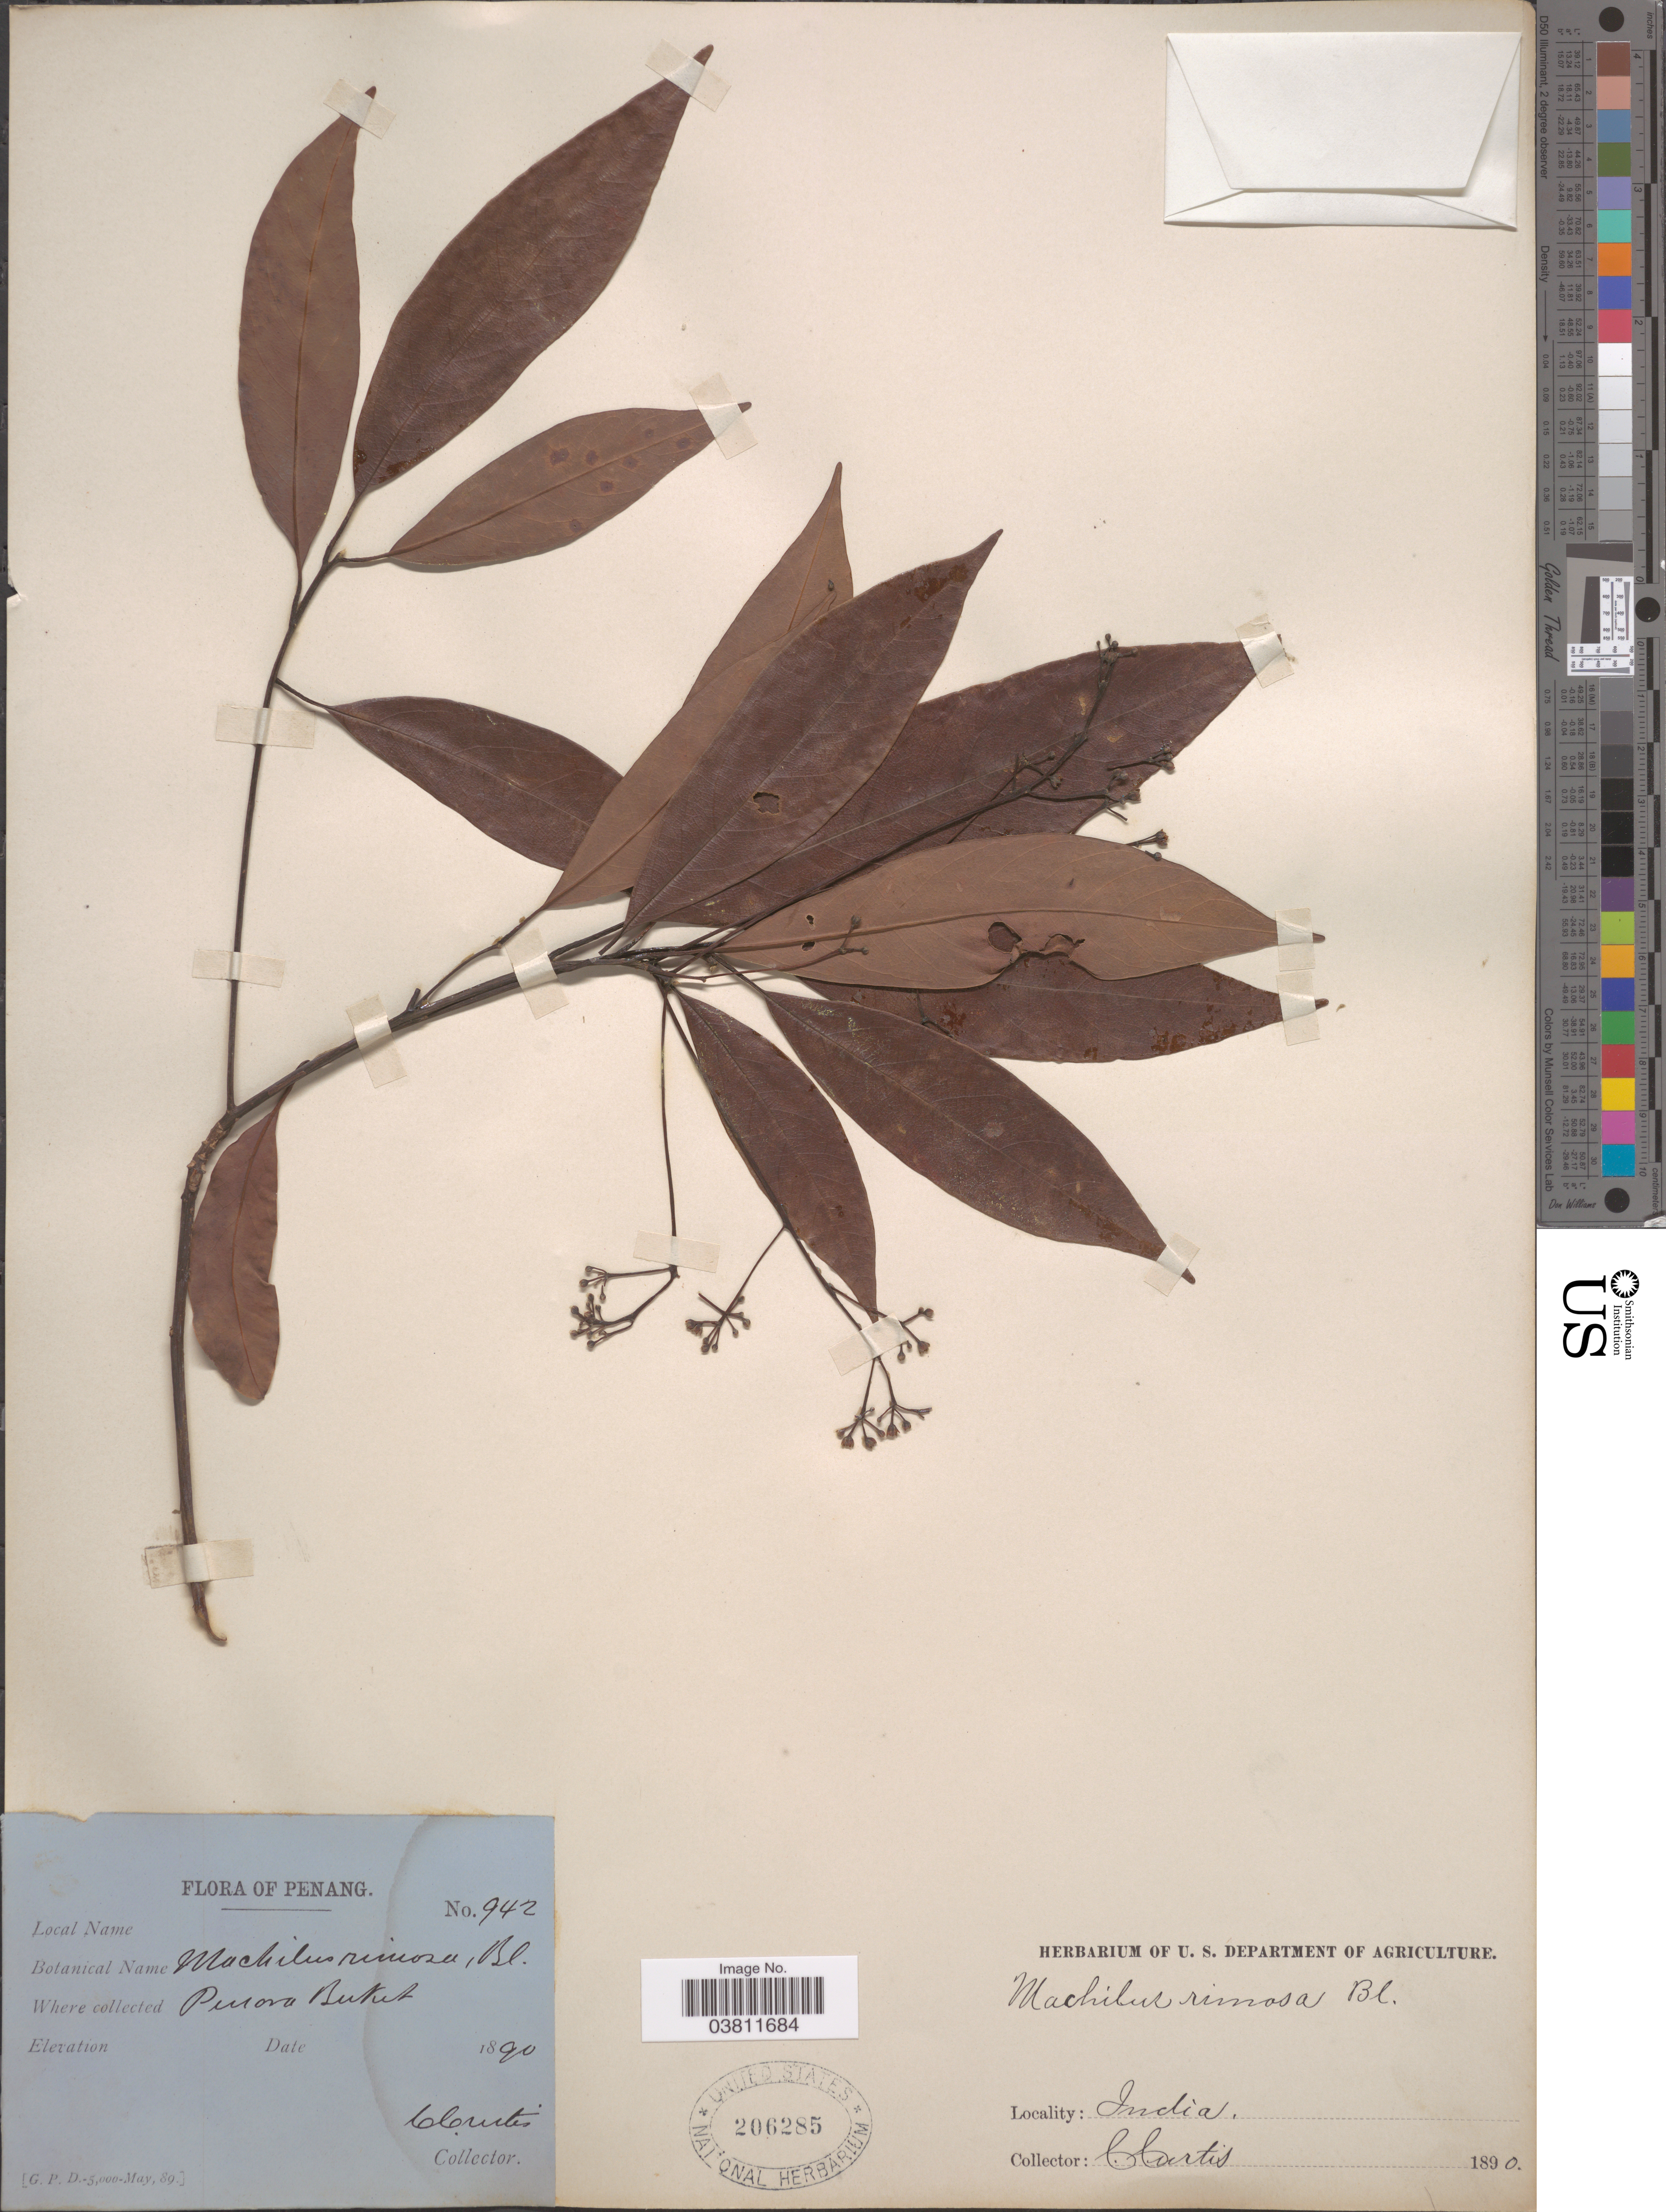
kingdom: Plantae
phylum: Tracheophyta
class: Magnoliopsida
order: Laurales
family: Lauraceae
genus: Machilus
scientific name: Machilus rimosa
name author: (Blume) Blume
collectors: C. Curtis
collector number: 942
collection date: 1890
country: Malaysia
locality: Penang. Penora [interpreted] Bukit.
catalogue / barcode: US 206285